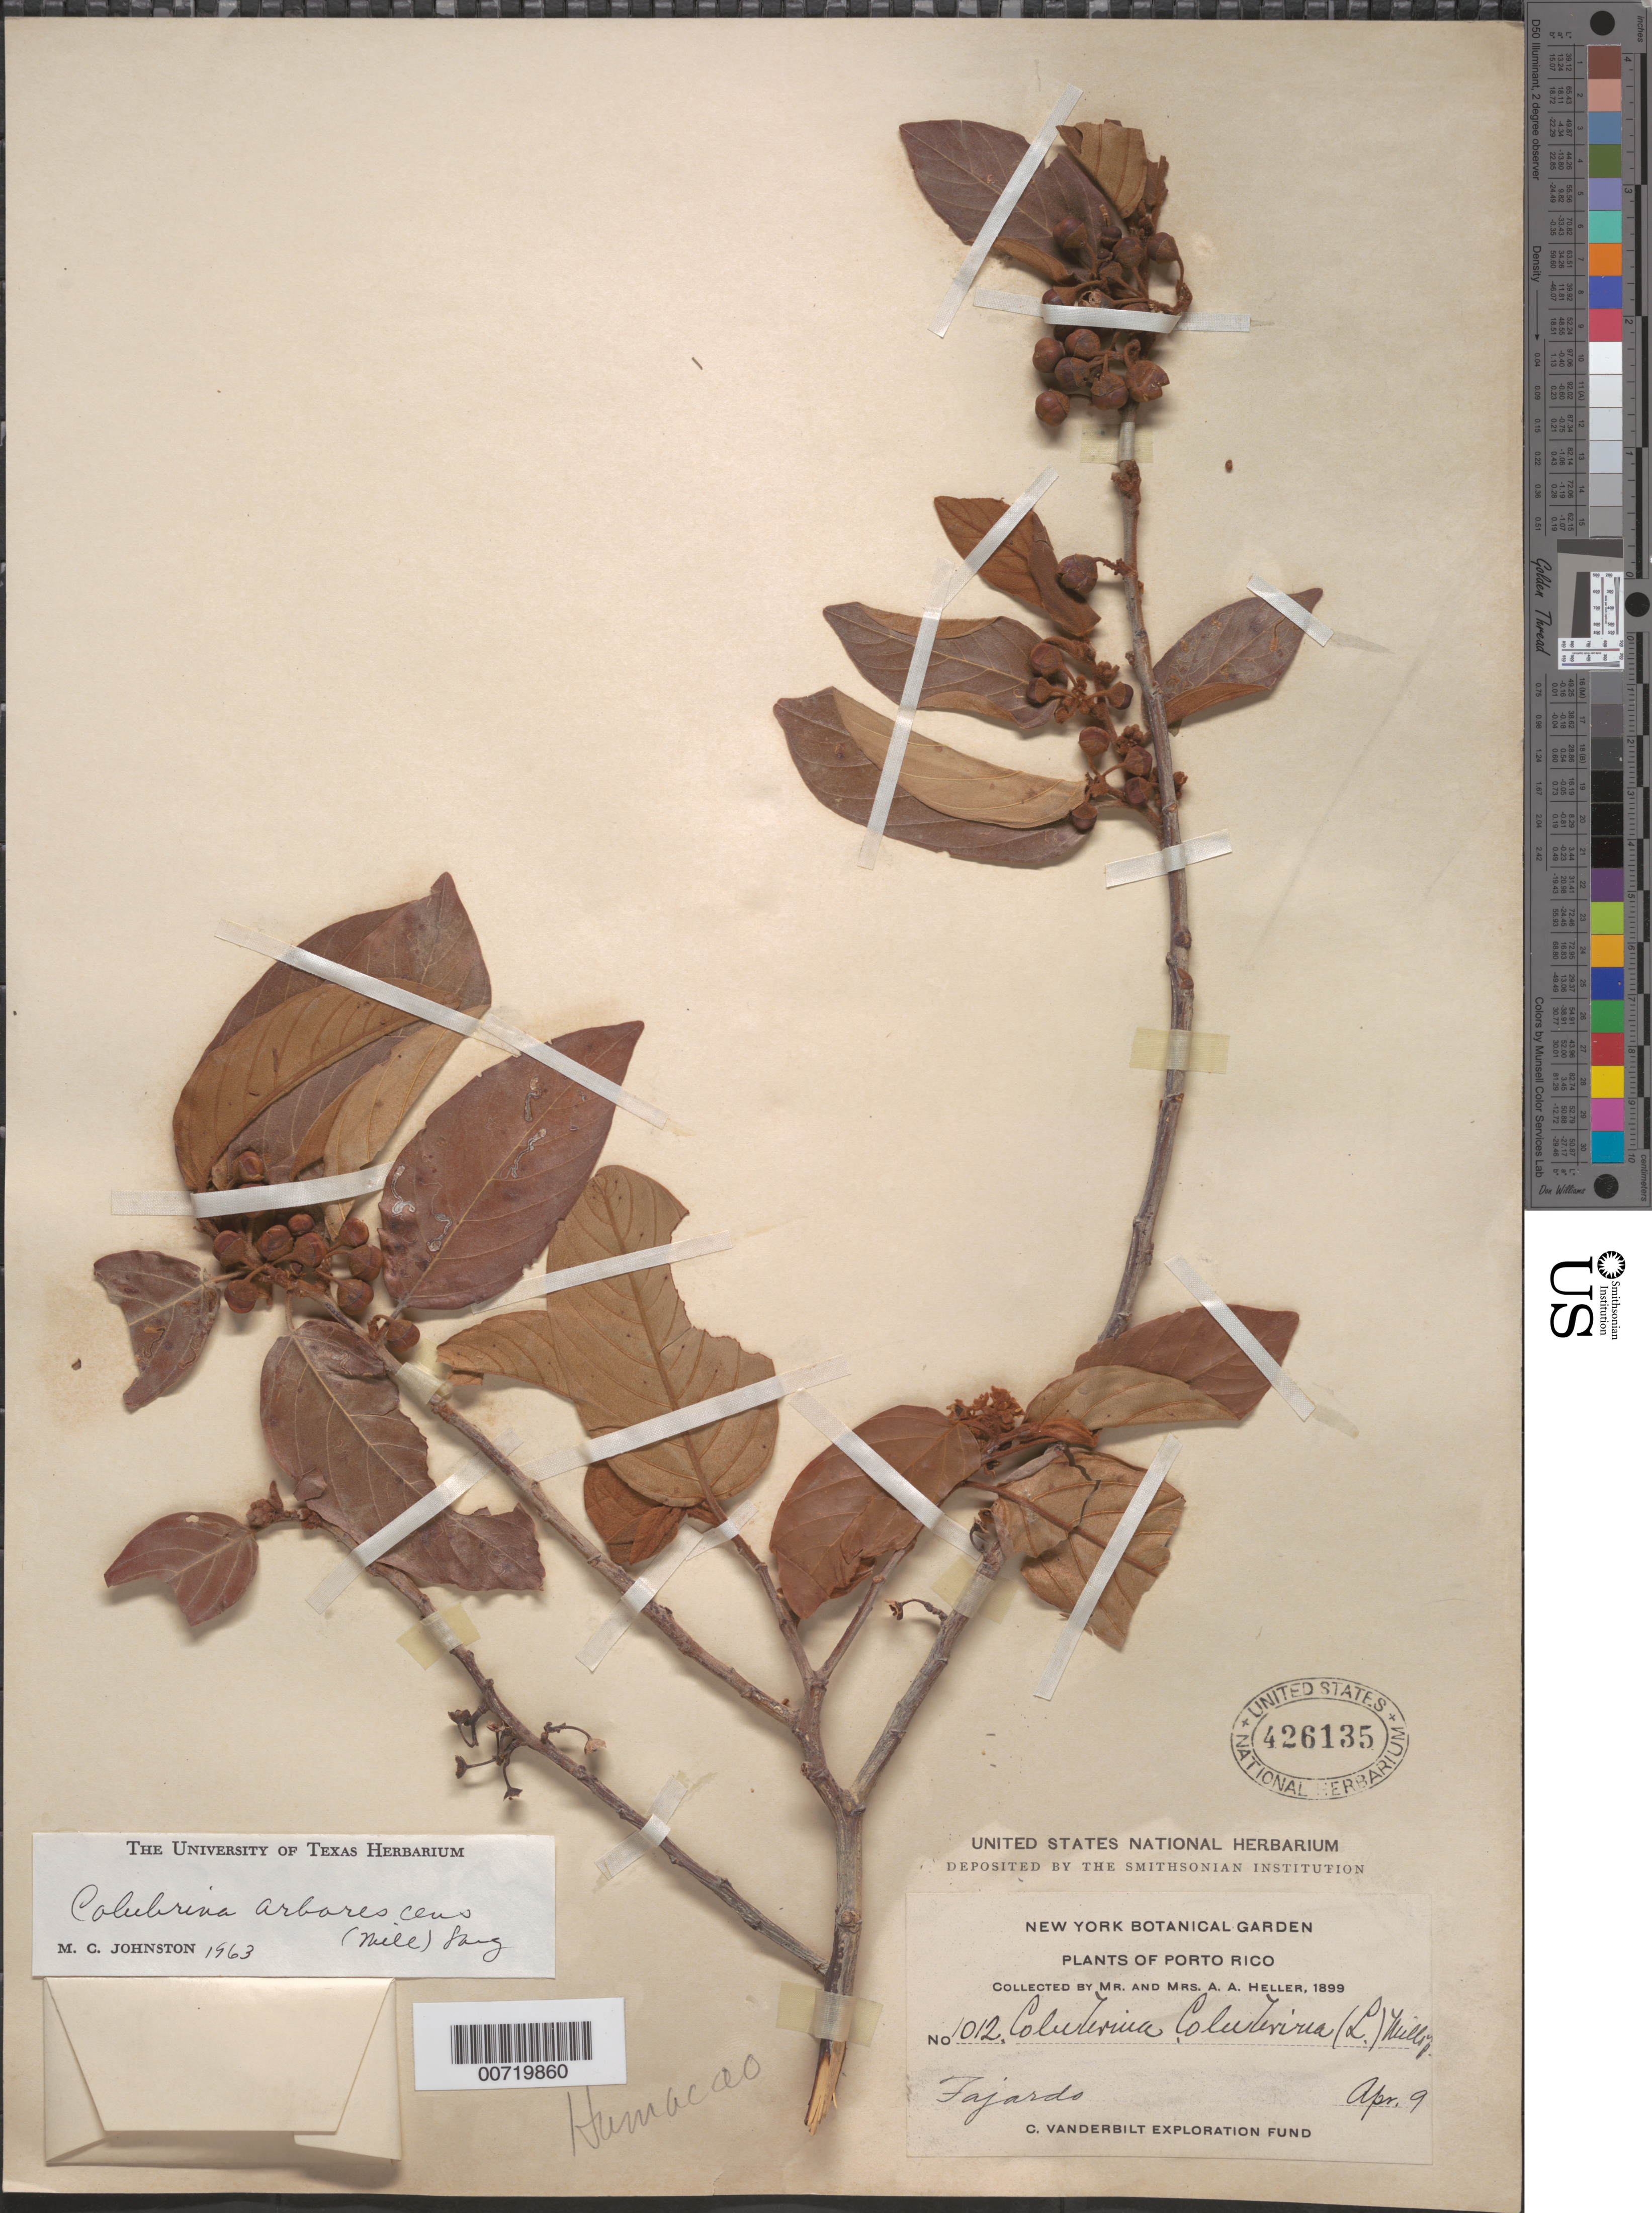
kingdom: Plantae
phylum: Tracheophyta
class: Magnoliopsida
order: Rosales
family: Rhamnaceae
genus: Colubrina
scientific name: Colubrina arborescens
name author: (Mill.) Sarg.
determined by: Johnston, Marshall C.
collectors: A. A. Heller & E. G. Heller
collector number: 1012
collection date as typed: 09 Apr 1899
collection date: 1899-04-09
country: Puerto Rico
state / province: Fajardo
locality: Fajardo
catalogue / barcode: US 426135